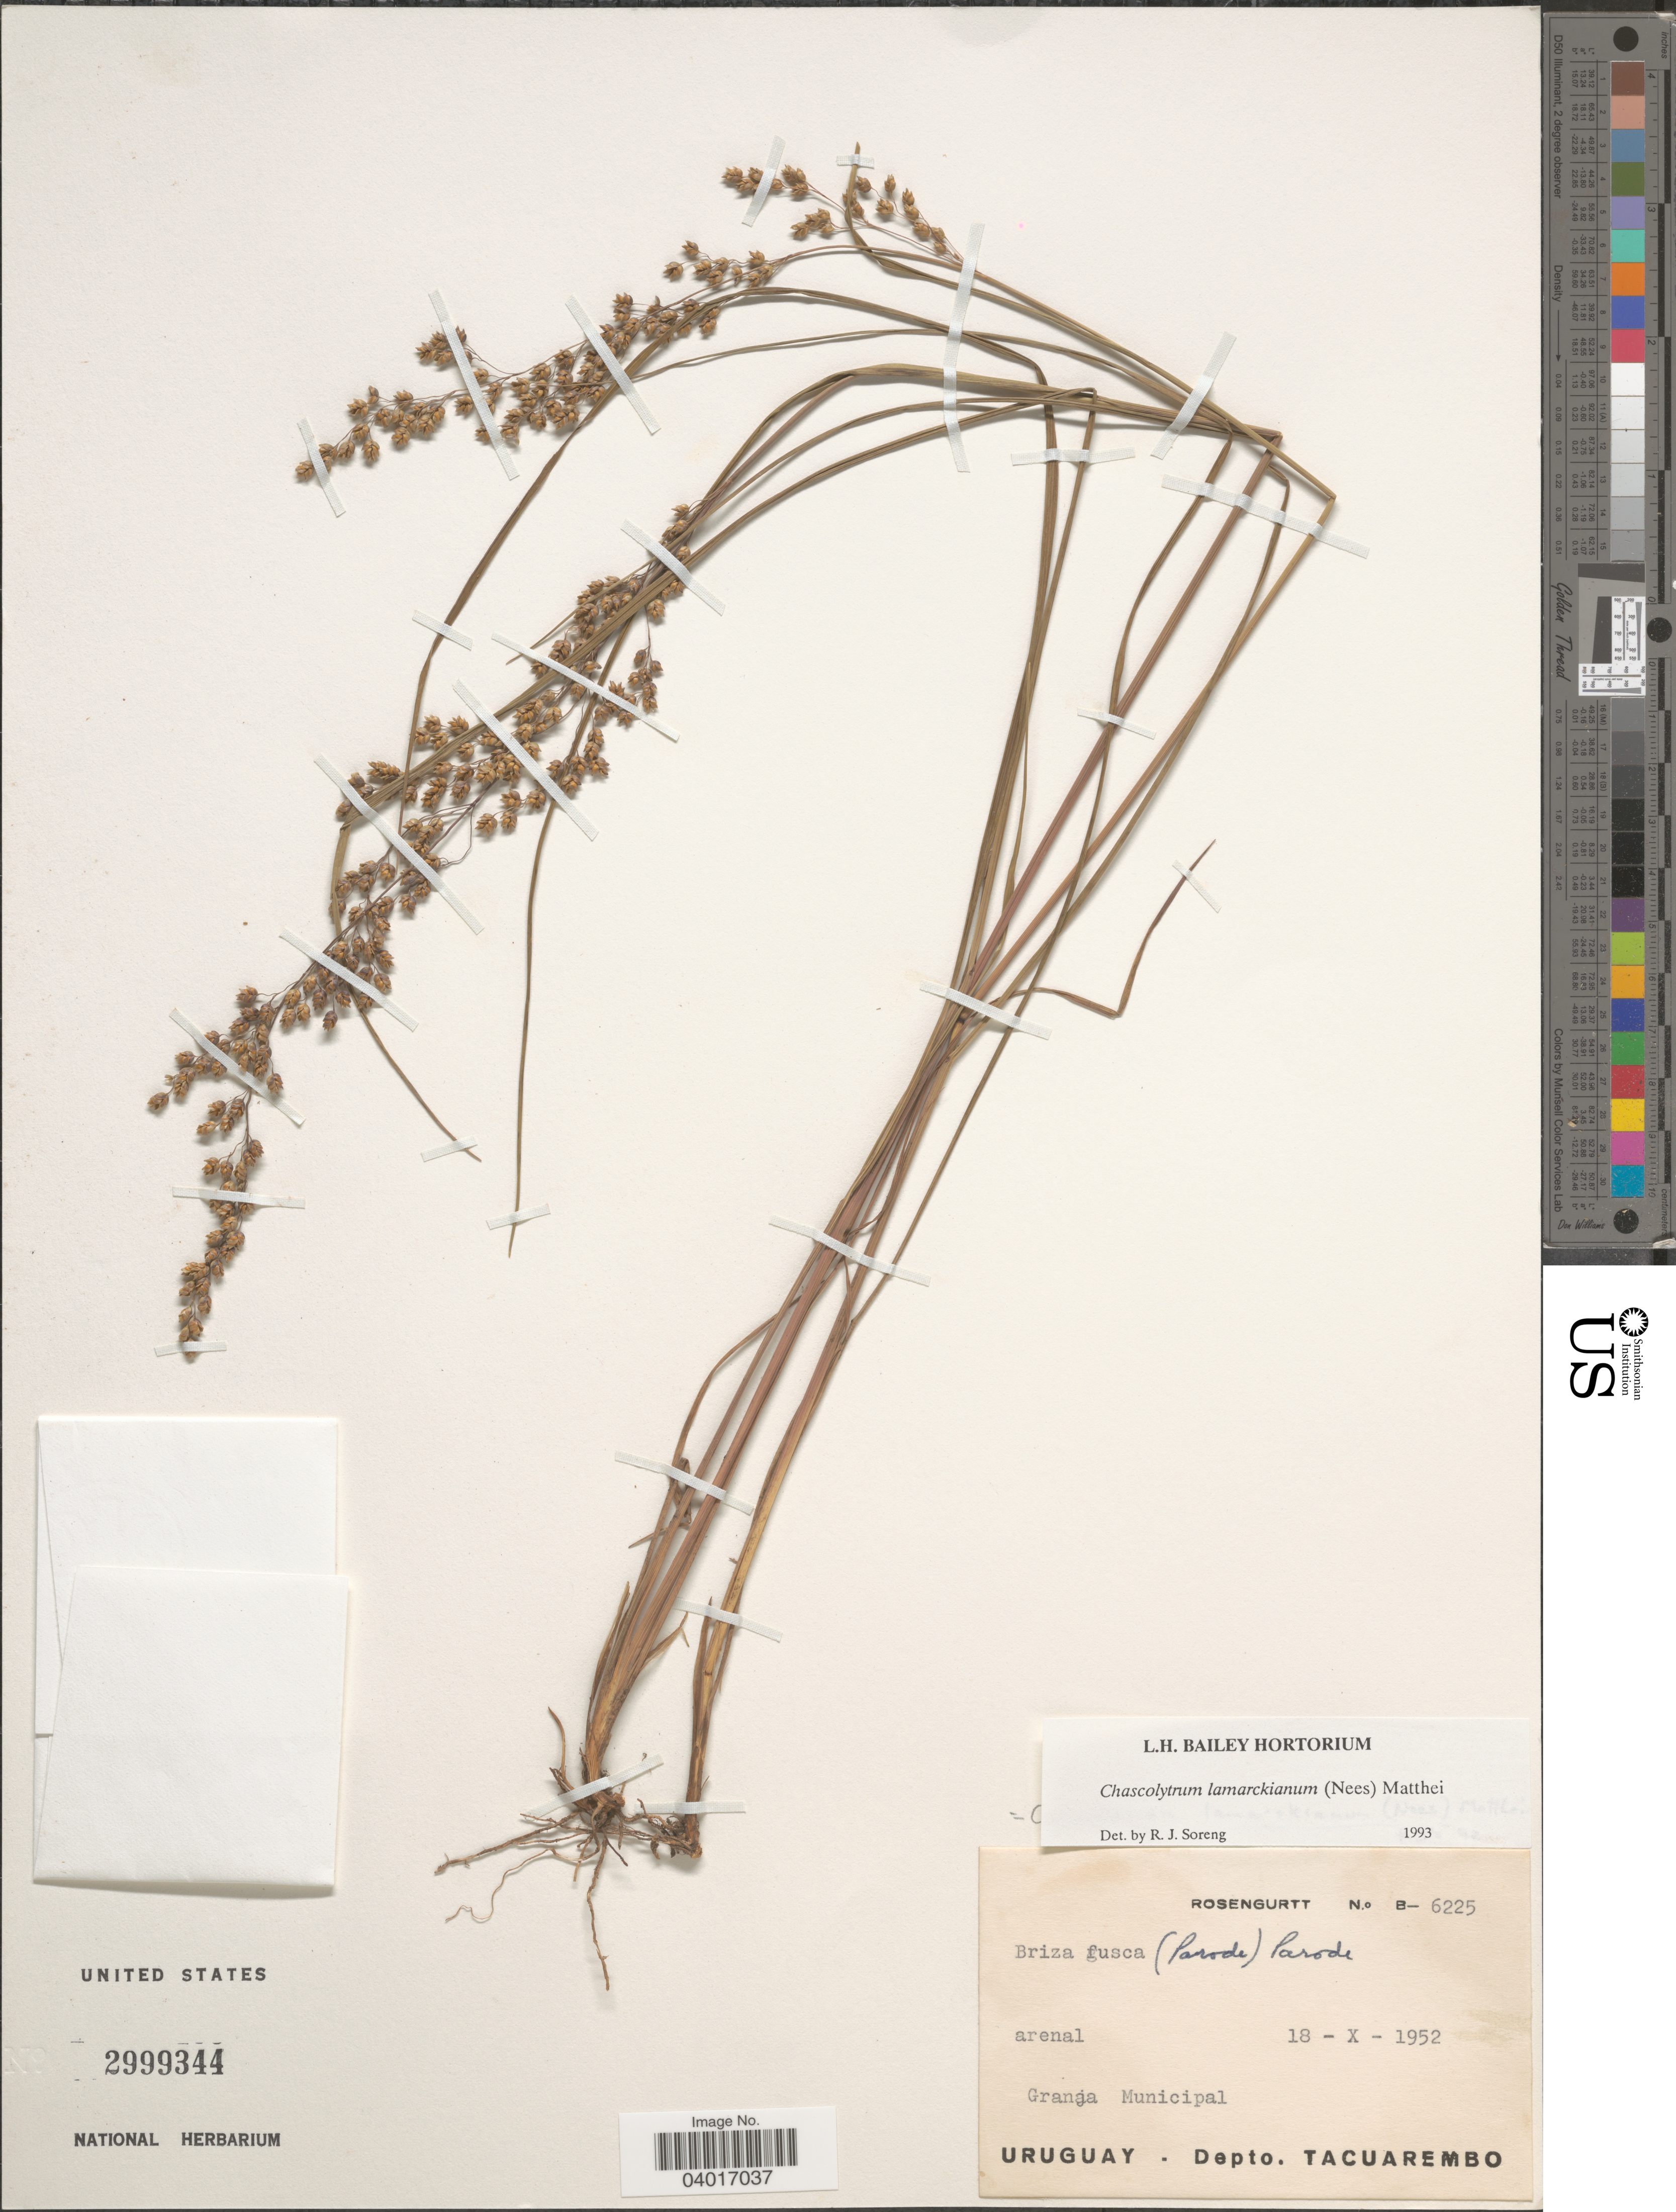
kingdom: Plantae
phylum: Tracheophyta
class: Liliopsida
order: Poales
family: Poaceae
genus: Chascolytrum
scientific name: Chascolytrum lamarckianum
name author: (Nees) Matthei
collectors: Rosengurtt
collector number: B-6225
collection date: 1952-10-18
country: Uruguay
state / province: Tacuarembó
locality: Granja Municipal. Depto. Tacuarembo.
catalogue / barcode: US 2999344